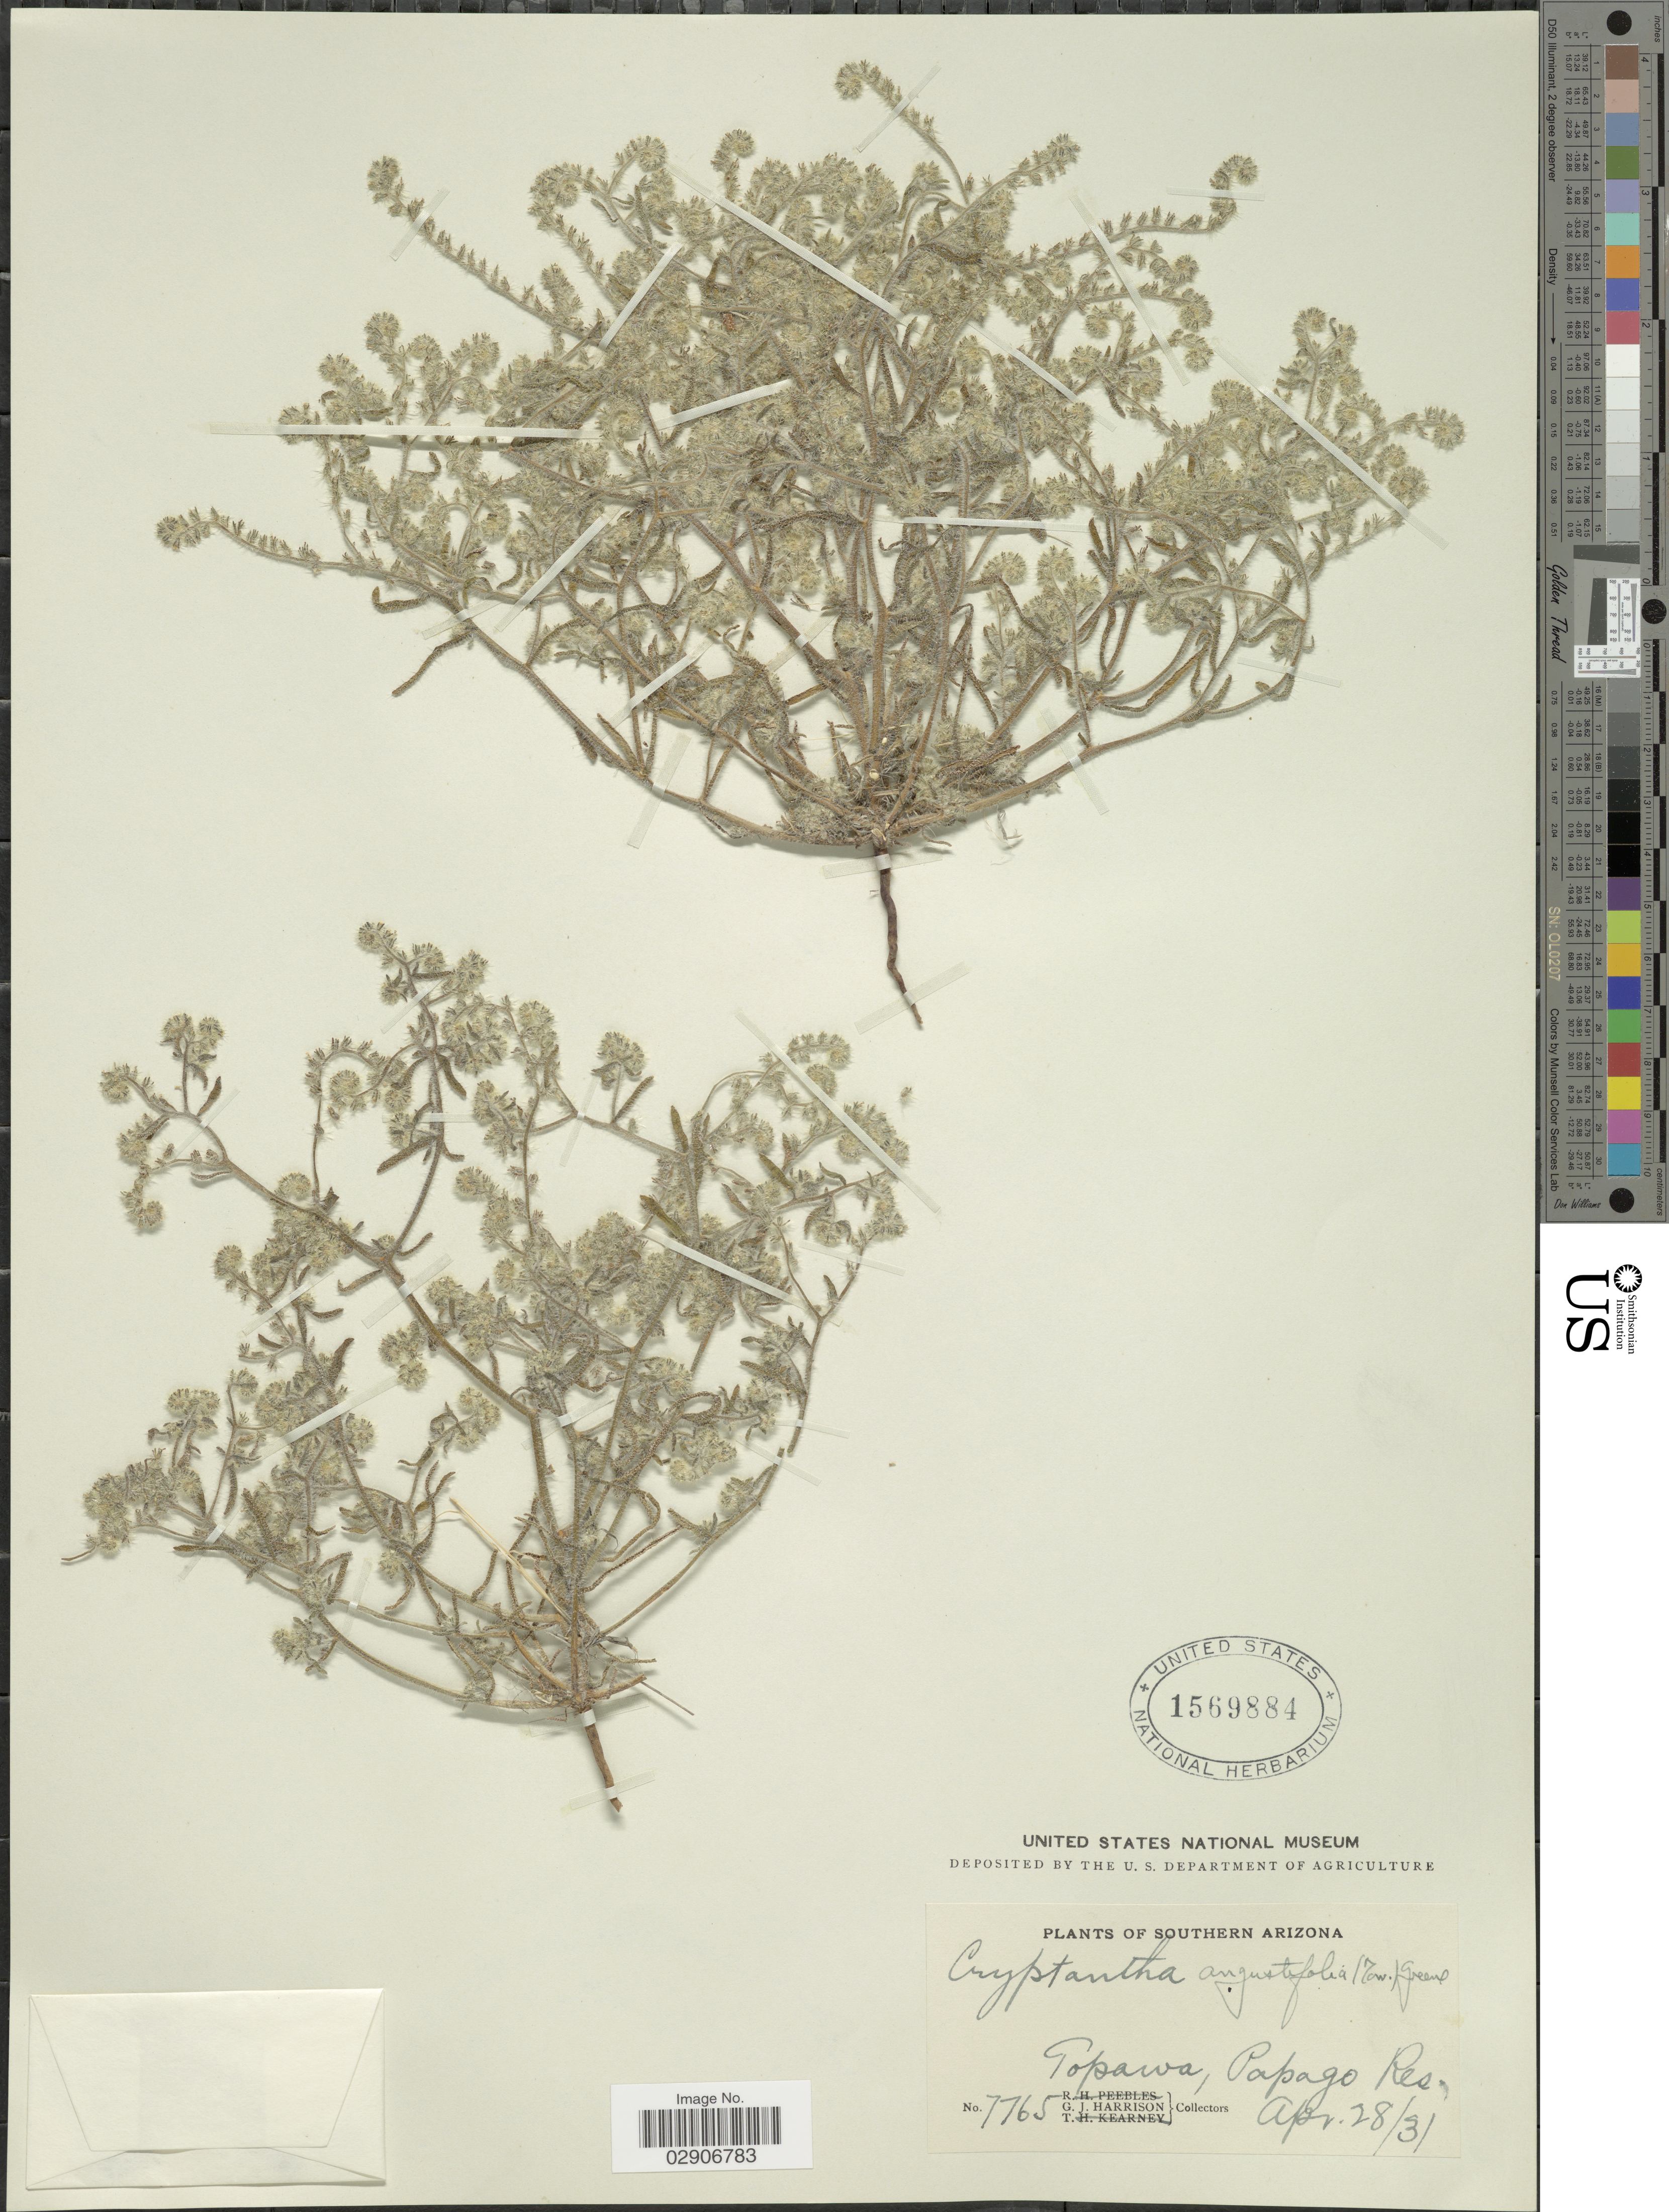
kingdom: Plantae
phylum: Tracheophyta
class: Magnoliopsida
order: Boraginales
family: Boraginaceae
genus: Cryptantha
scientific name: Cryptantha angustifolia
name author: (Torr.) Greene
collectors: G. J. Harrison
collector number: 7765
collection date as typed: Transcribed d/m/y: 28/4/31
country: United States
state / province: Arizona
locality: Southern Arizona. Topawa, Papago Res.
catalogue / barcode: US 1569884